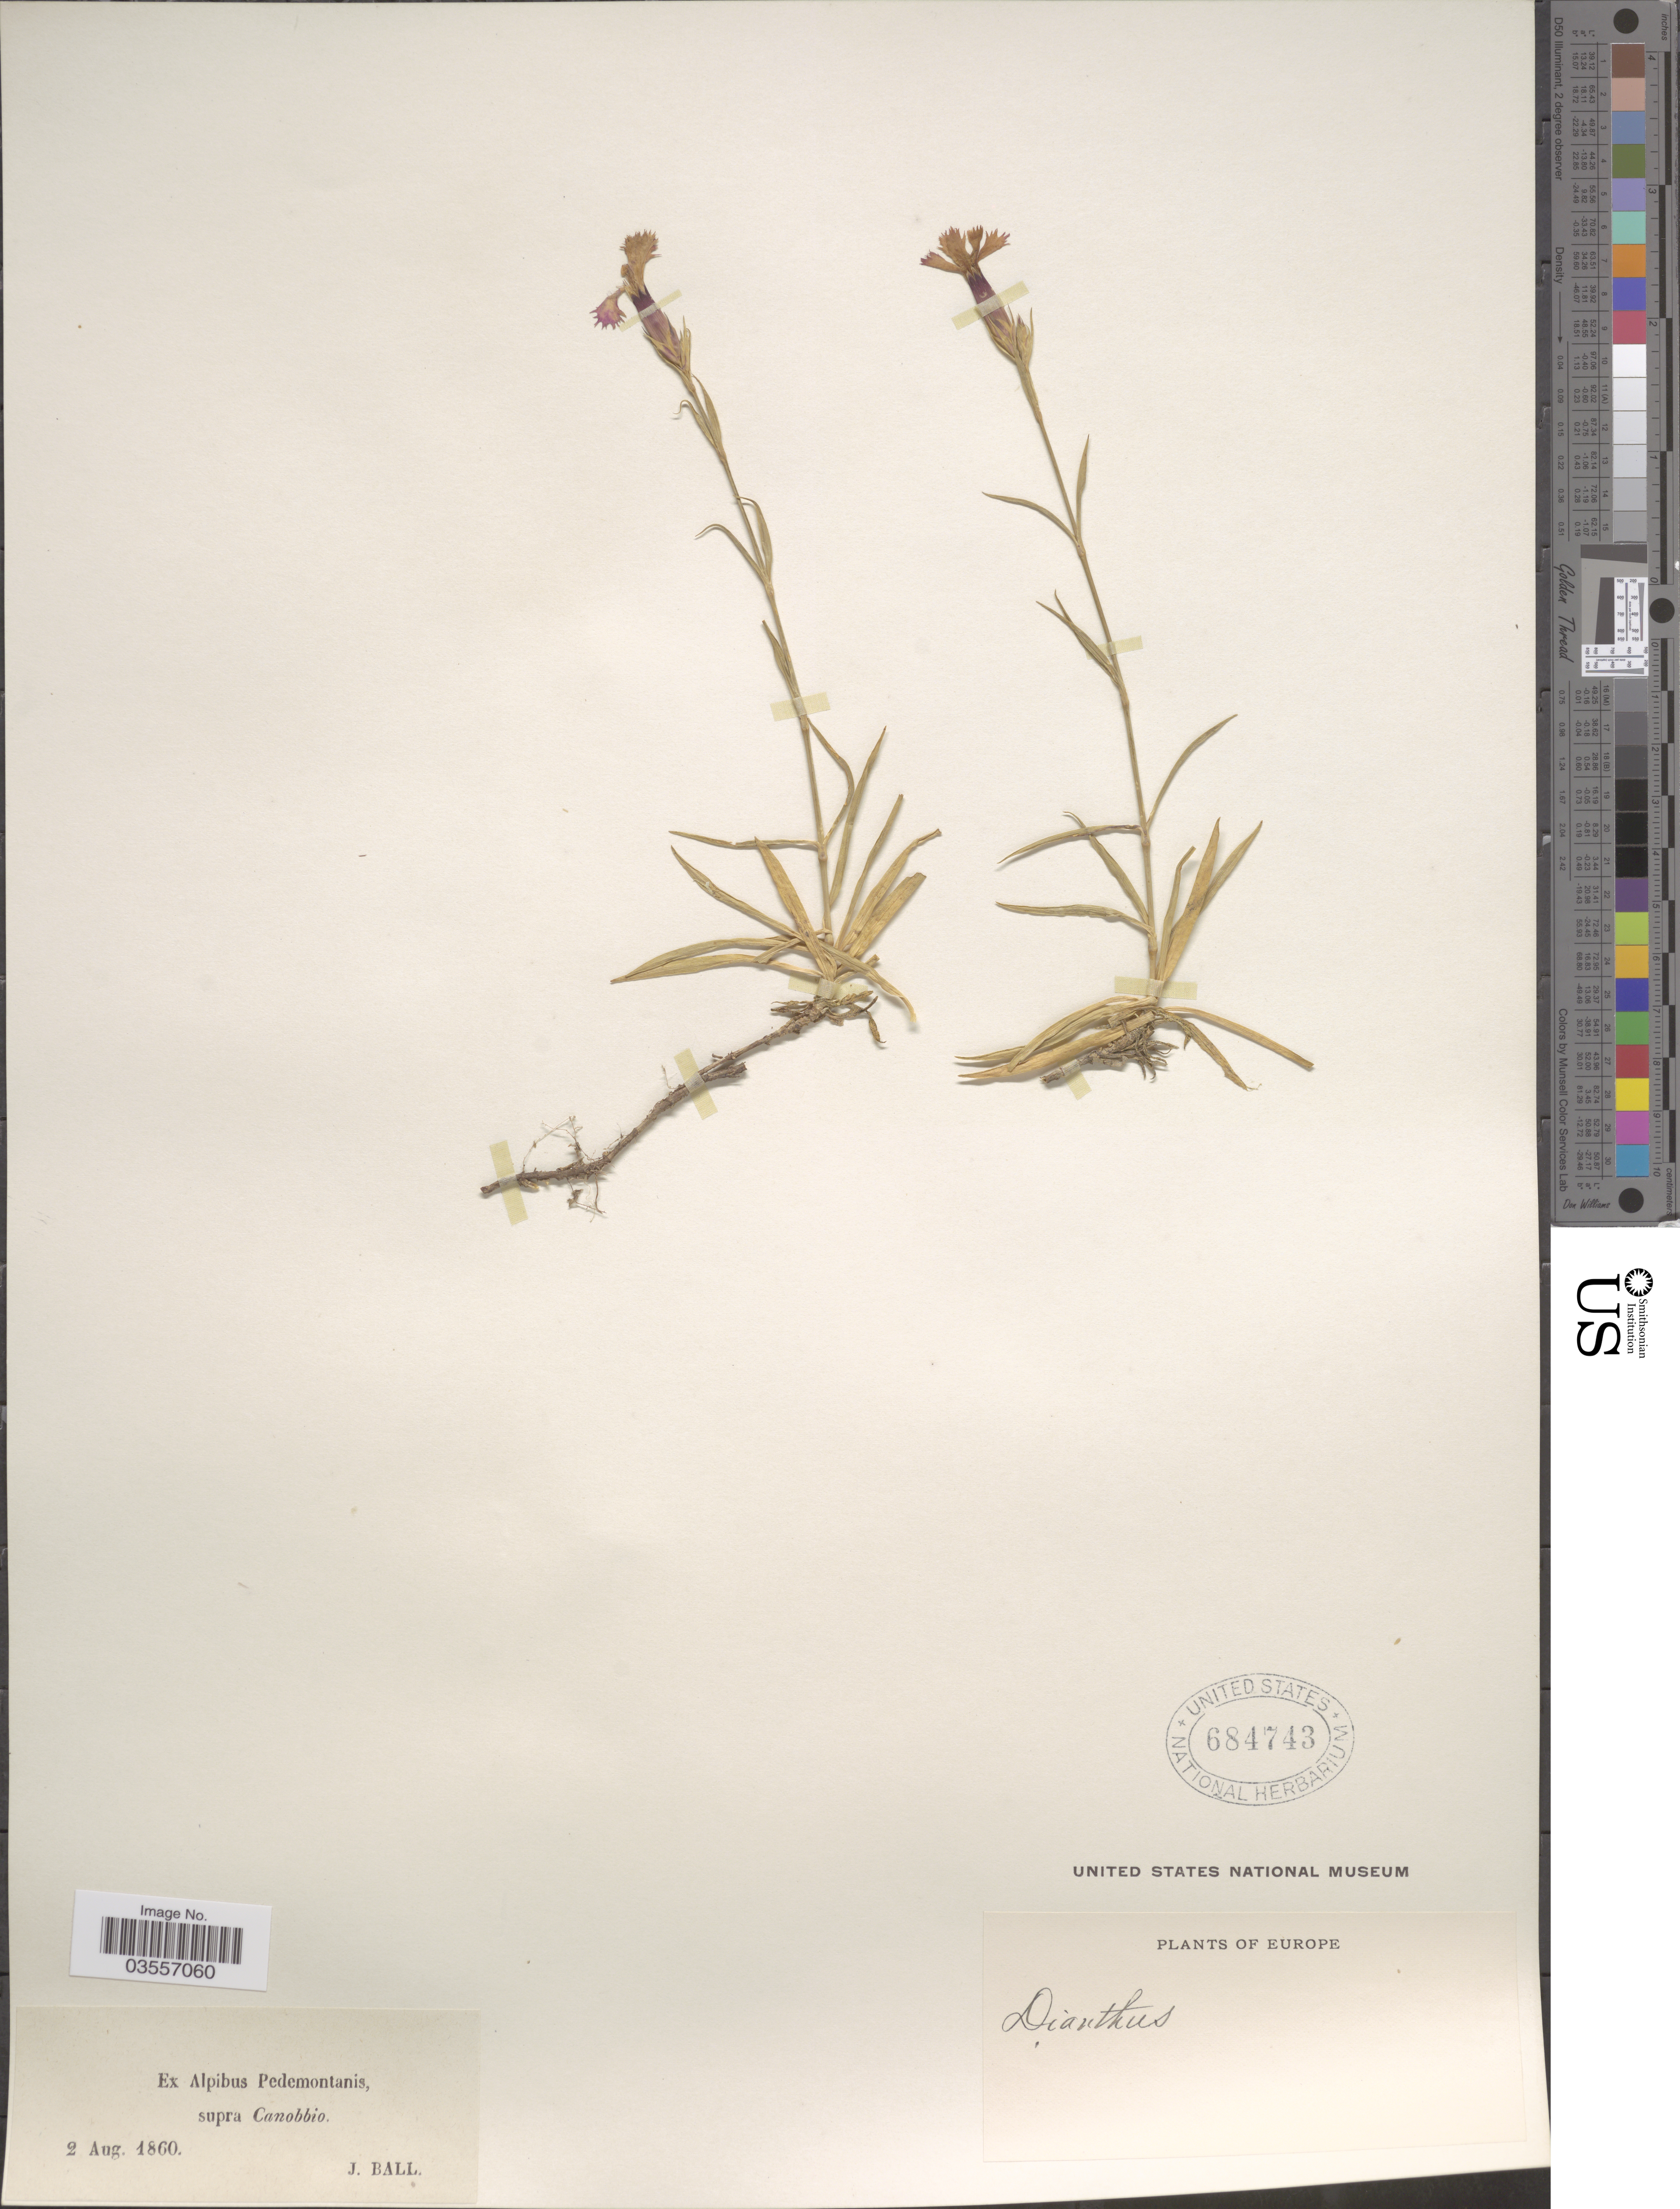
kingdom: Plantae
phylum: Tracheophyta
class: Magnoliopsida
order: Caryophyllales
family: Caryophyllaceae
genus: Dianthus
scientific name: Dianthus sp.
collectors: J. Ball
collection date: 1860-08-02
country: Italy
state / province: Piedmont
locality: Ex Alpibus Pedemontanis, supra Canobbio.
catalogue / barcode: US 684743